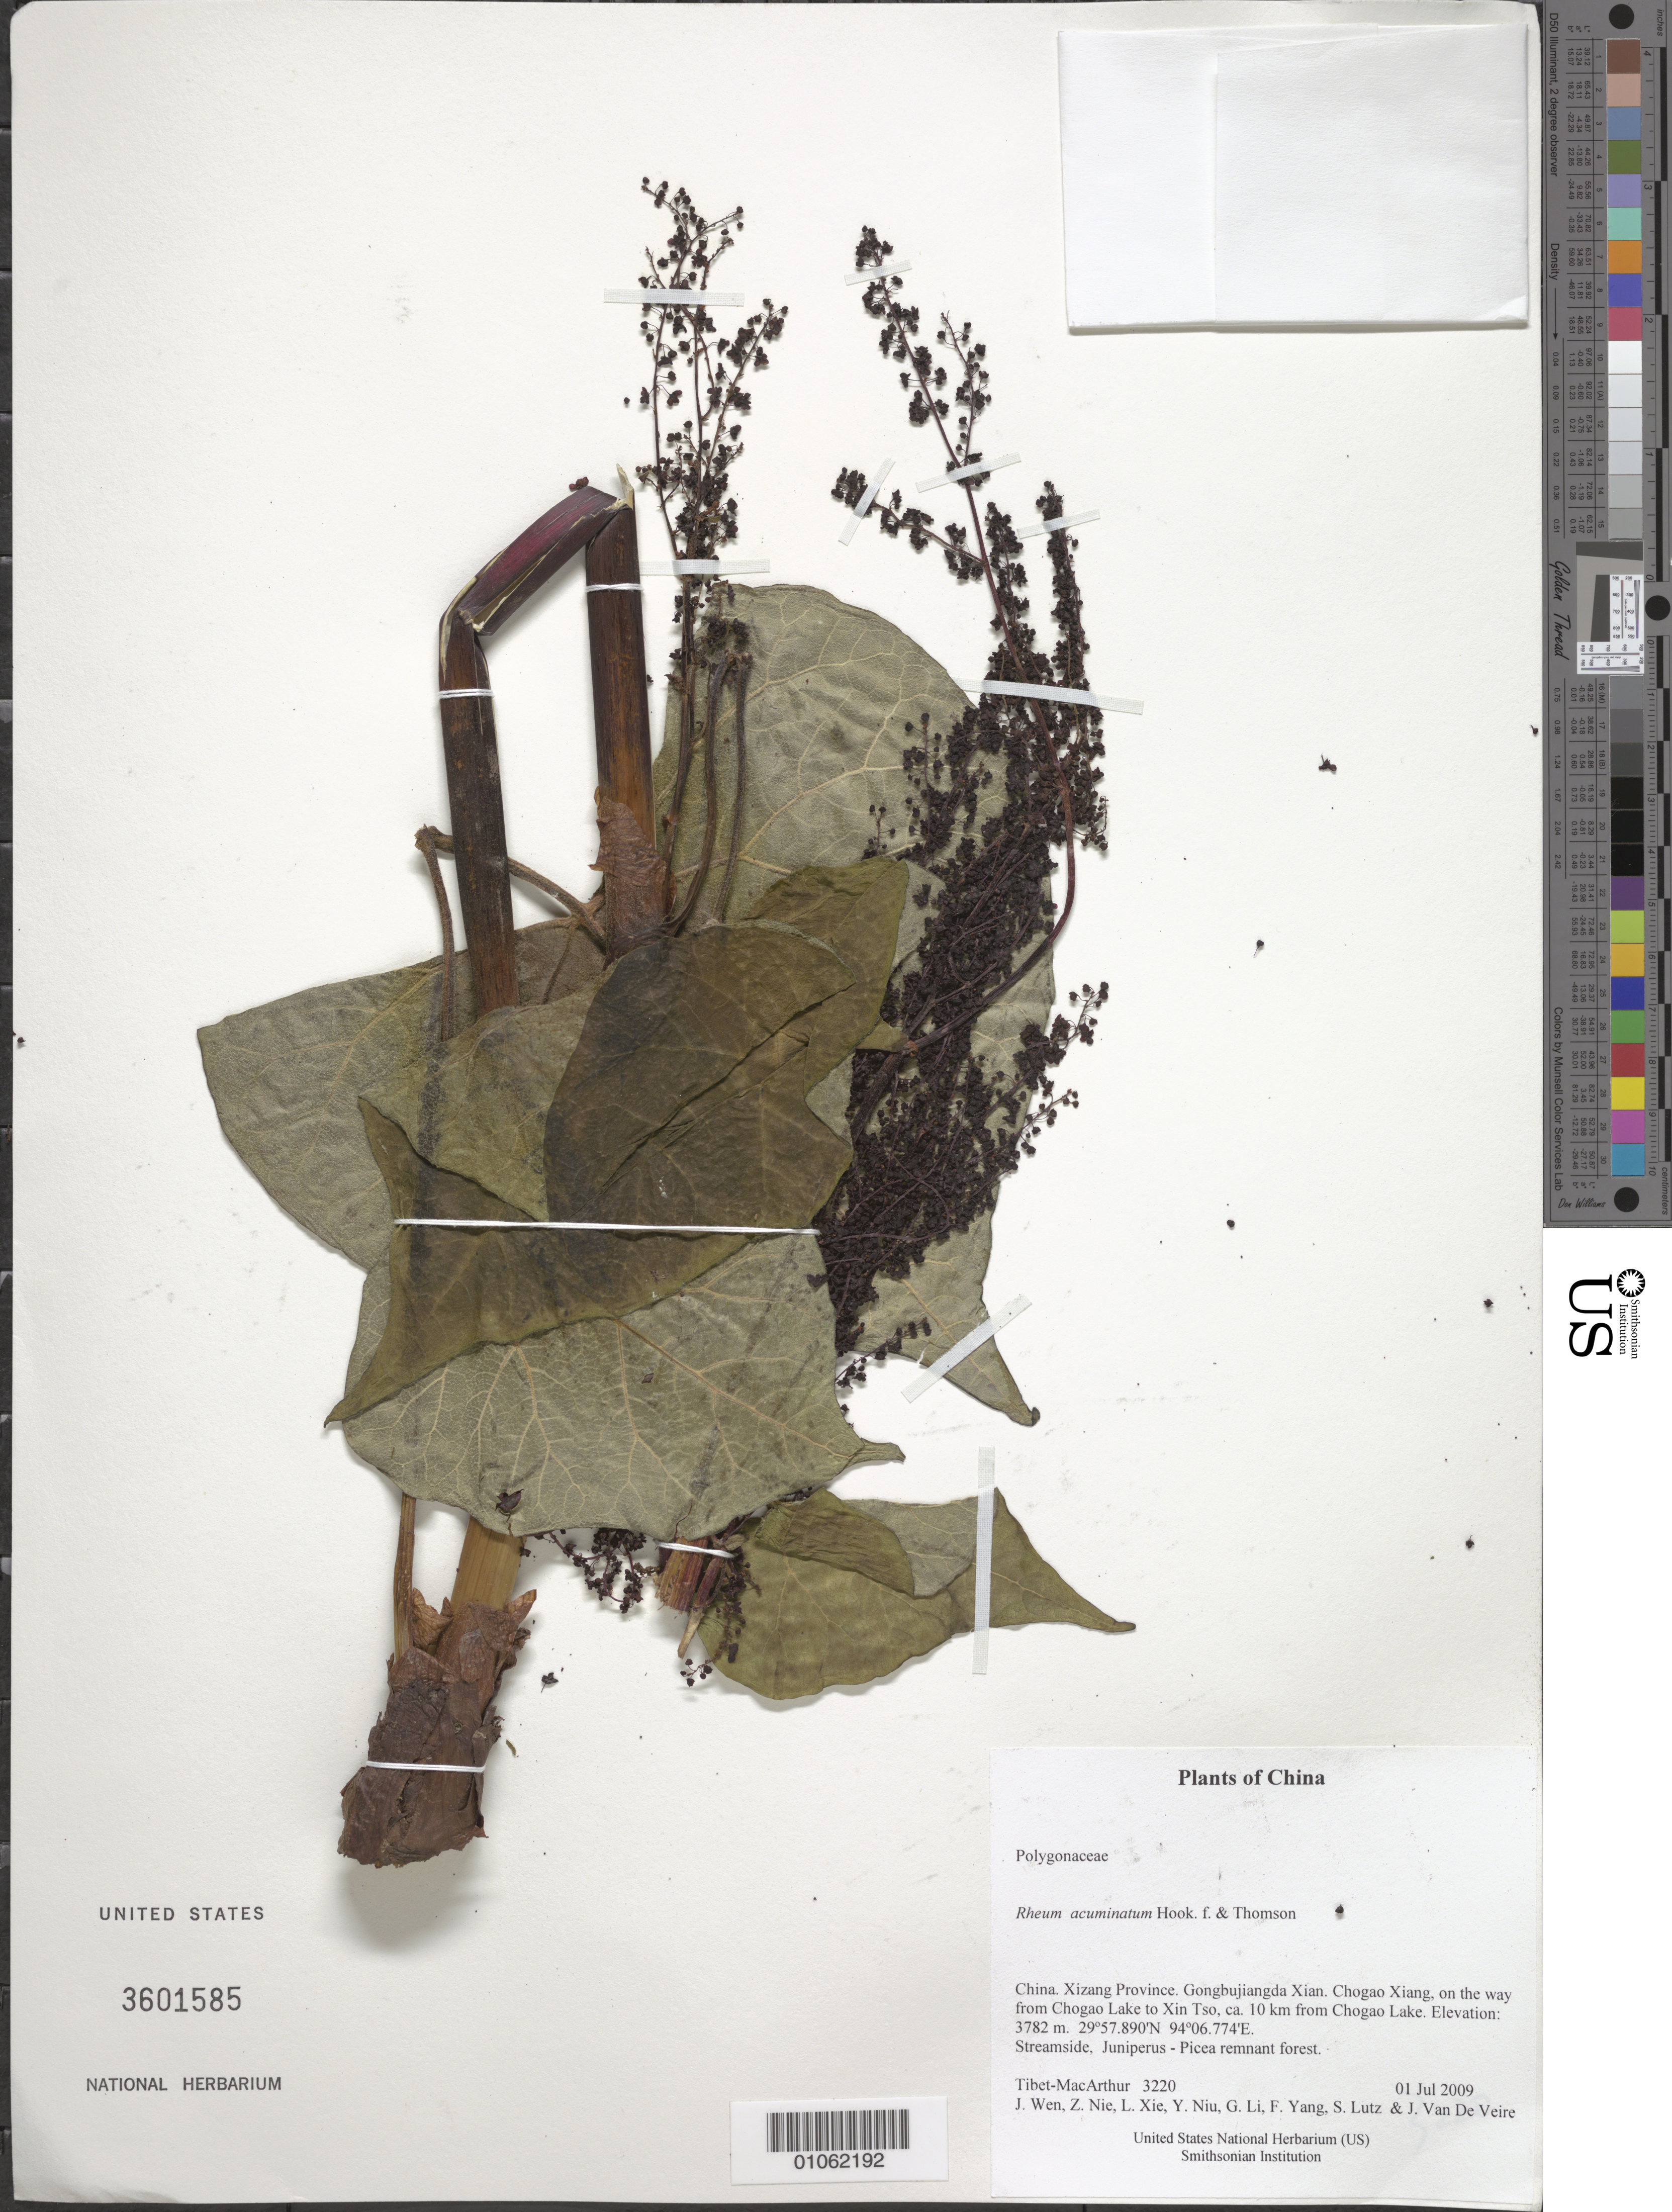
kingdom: Plantae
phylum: Tracheophyta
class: Magnoliopsida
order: Caryophyllales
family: Polygonaceae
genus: Rheum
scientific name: Rheum acuminatum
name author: Hook. f.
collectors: Tibet-MacArthur, J. Wen, Z. Nie, L. Xie, Y. Niu, G. Li, F. Yang, S. Lutz & J. Van De Veire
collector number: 3220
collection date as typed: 01 Jul 2009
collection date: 2009-07-01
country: China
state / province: Xizang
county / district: Gongbujiangda Xian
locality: Chogao Xiang, on the way from Chogao Lake to Xin Tso, ca. 10 km from Chogao Lake.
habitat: Streamside, Juniperus - Picea remnant forest.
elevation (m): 3782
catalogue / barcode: US 3601585